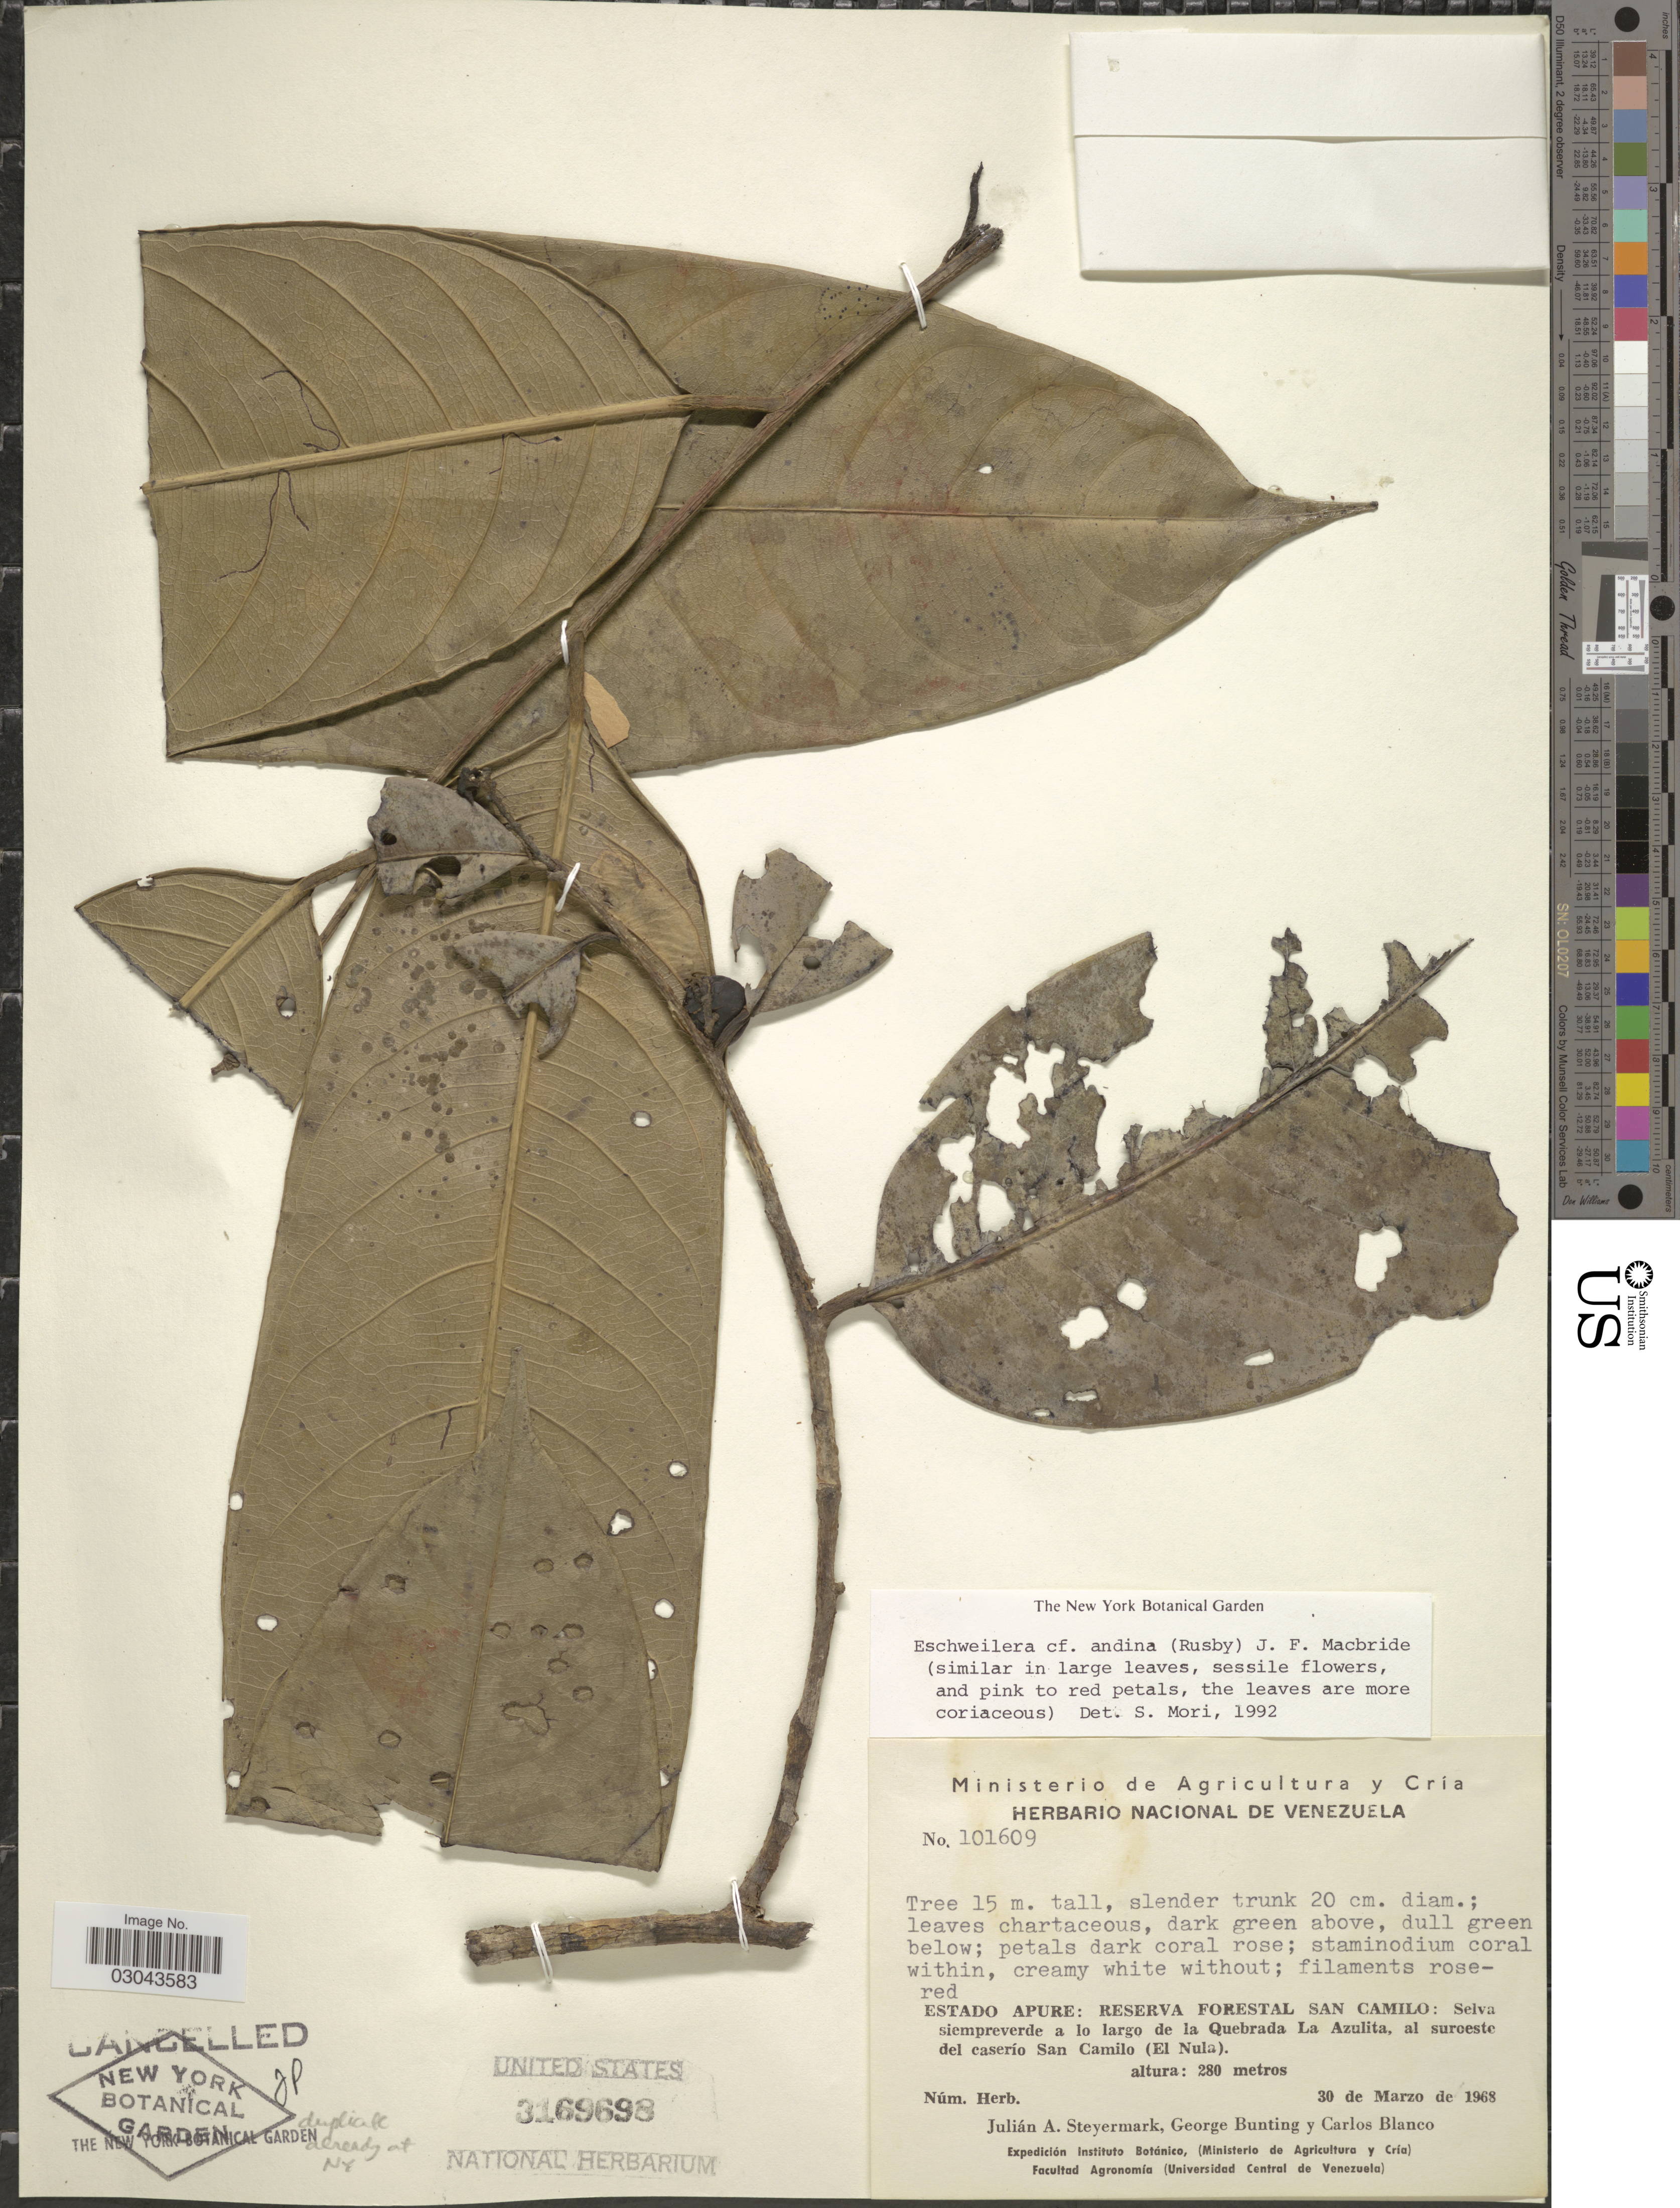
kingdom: Plantae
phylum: Tracheophyta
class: Magnoliopsida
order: Ericales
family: Lecythidaceae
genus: Eschweilera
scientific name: Eschweilera andina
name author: (Rusby) J.F. Macbr.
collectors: J. Steyermark, G. Bunting & C. Blanco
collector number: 101609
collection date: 1968-03-30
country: Venezuela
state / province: Apure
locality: Reserva Forestal San Camilo: Selva siempreverde a lo largo de la Quebrada La Azulita, al suroeste del caserío San Camilo (El Nula).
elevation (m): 280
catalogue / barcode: US 3169698